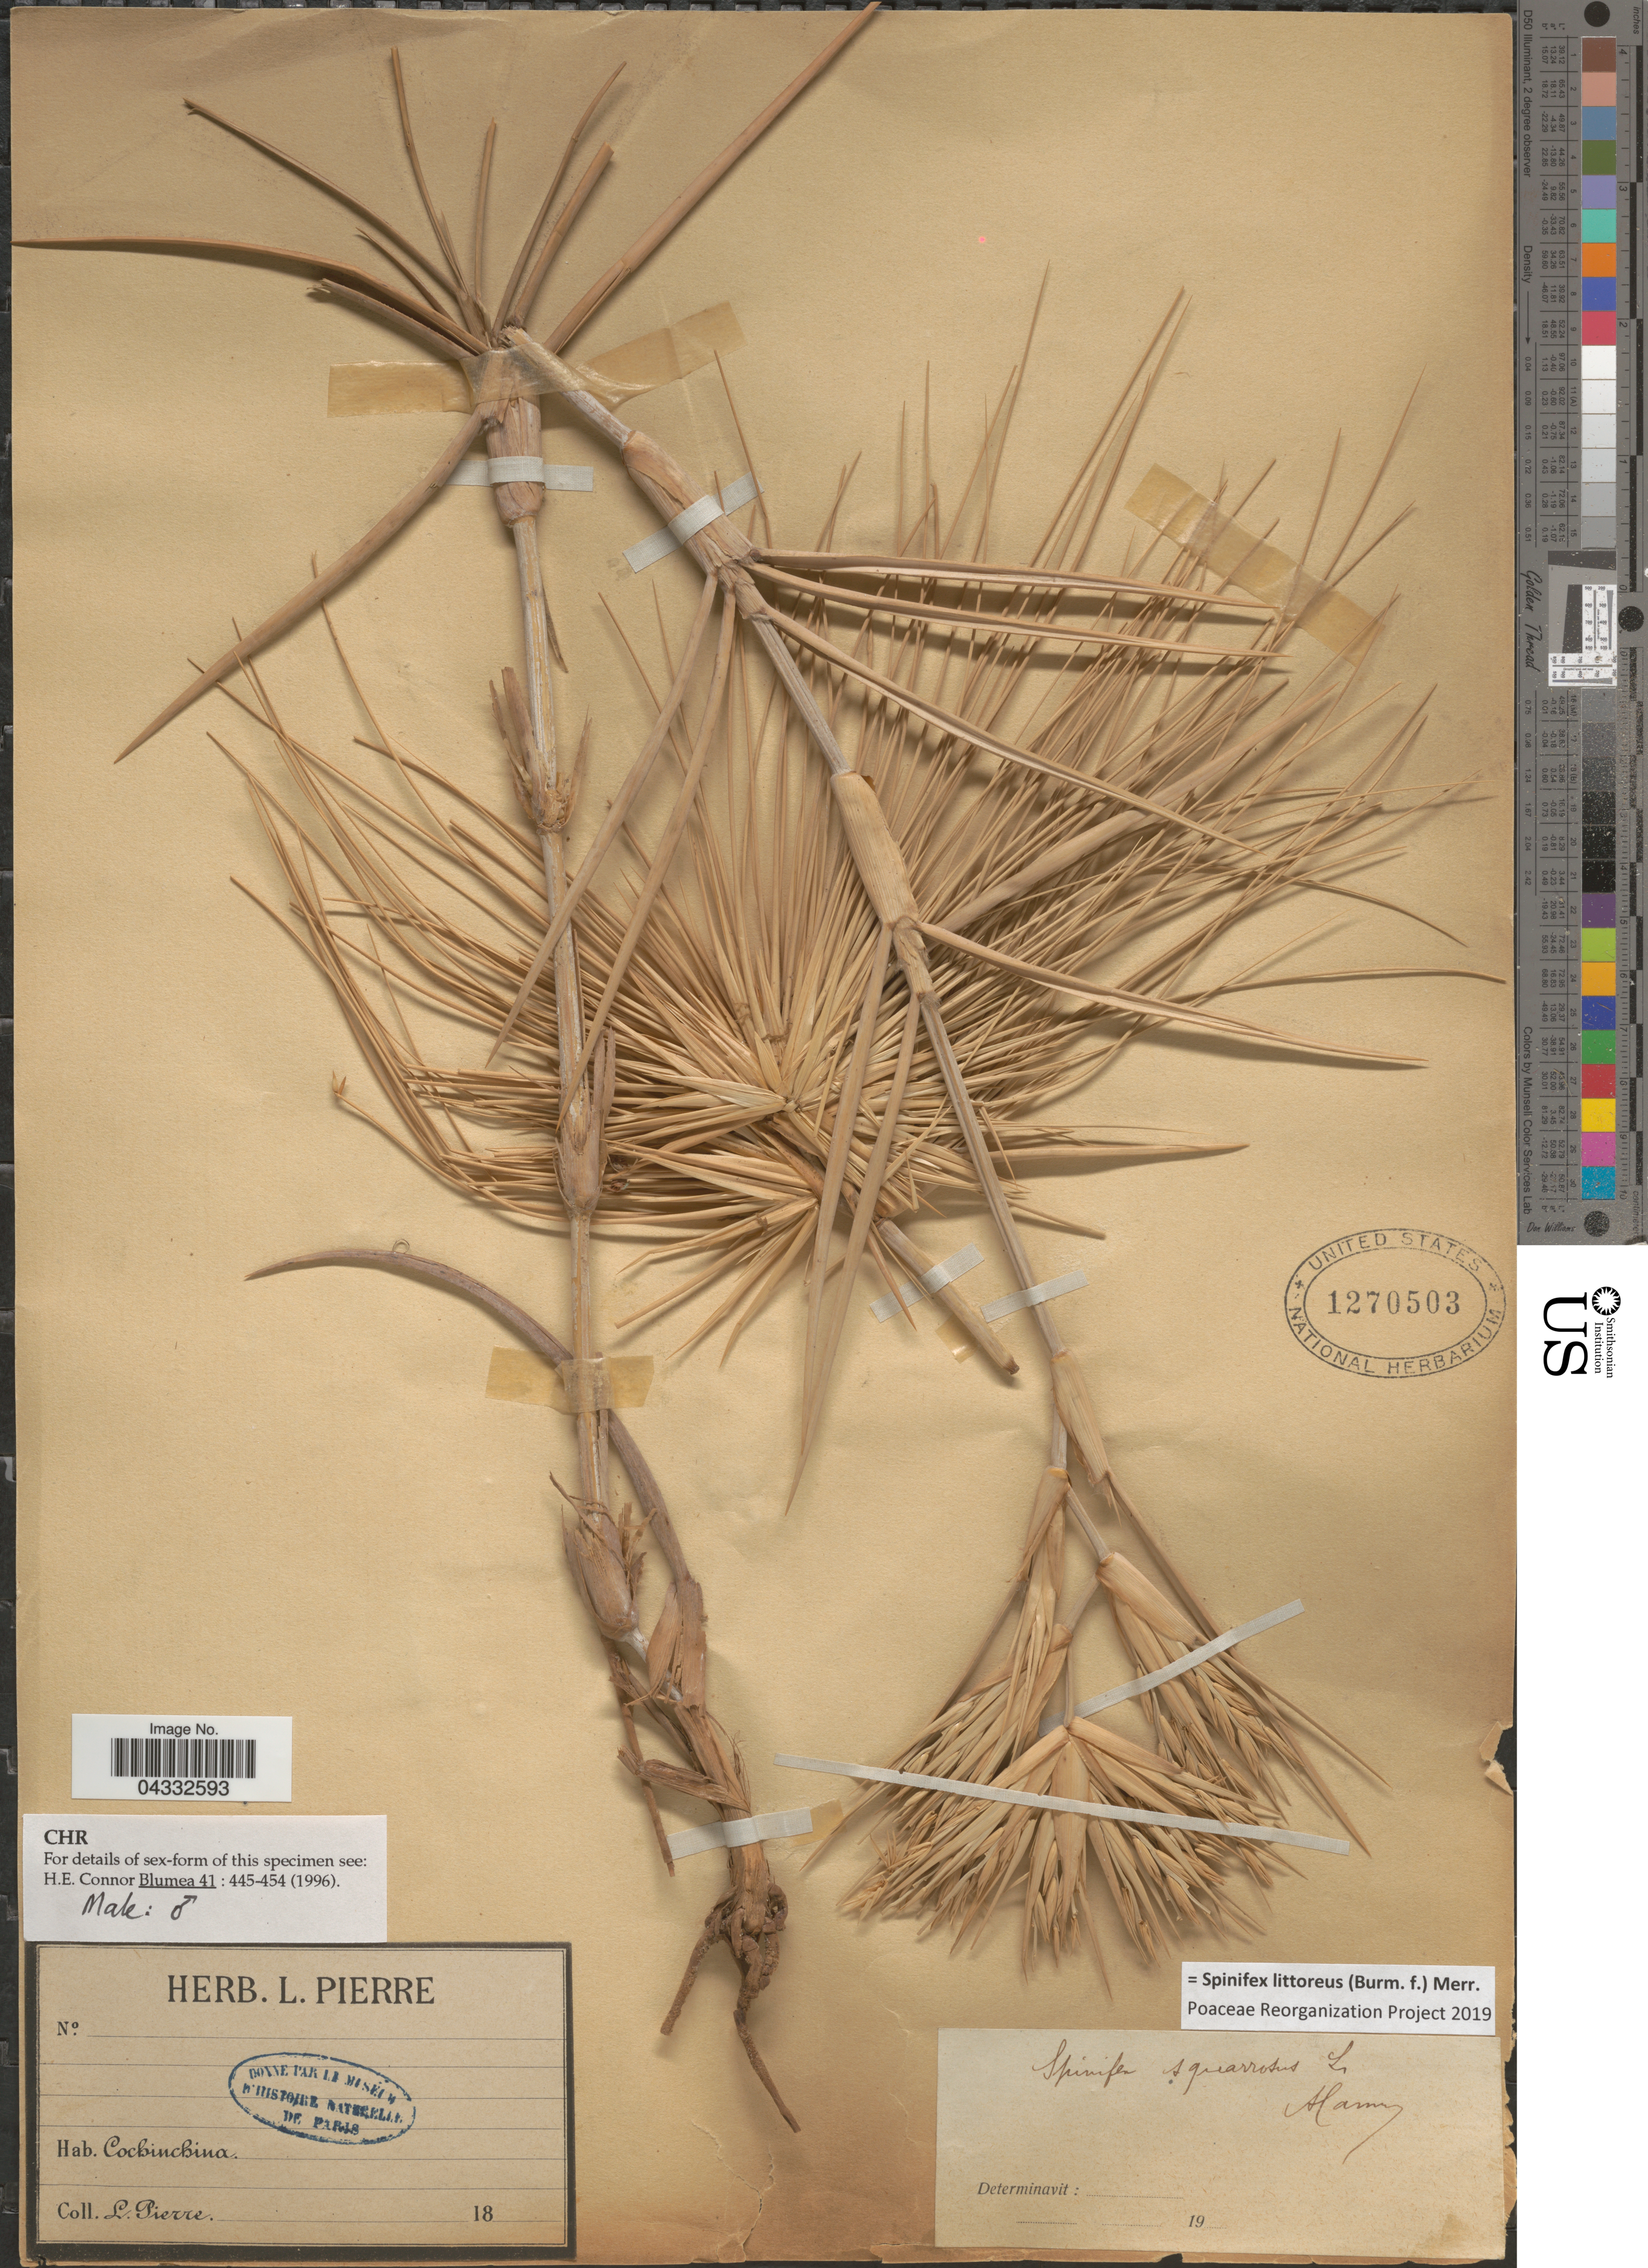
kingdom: Plantae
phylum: Tracheophyta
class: Liliopsida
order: Poales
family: Poaceae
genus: Spinifex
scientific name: Spinifex littoreus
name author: (Burm. f.) Merr.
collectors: L. Pierre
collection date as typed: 18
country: Vietnam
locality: Cochinchina.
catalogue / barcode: US 1270503